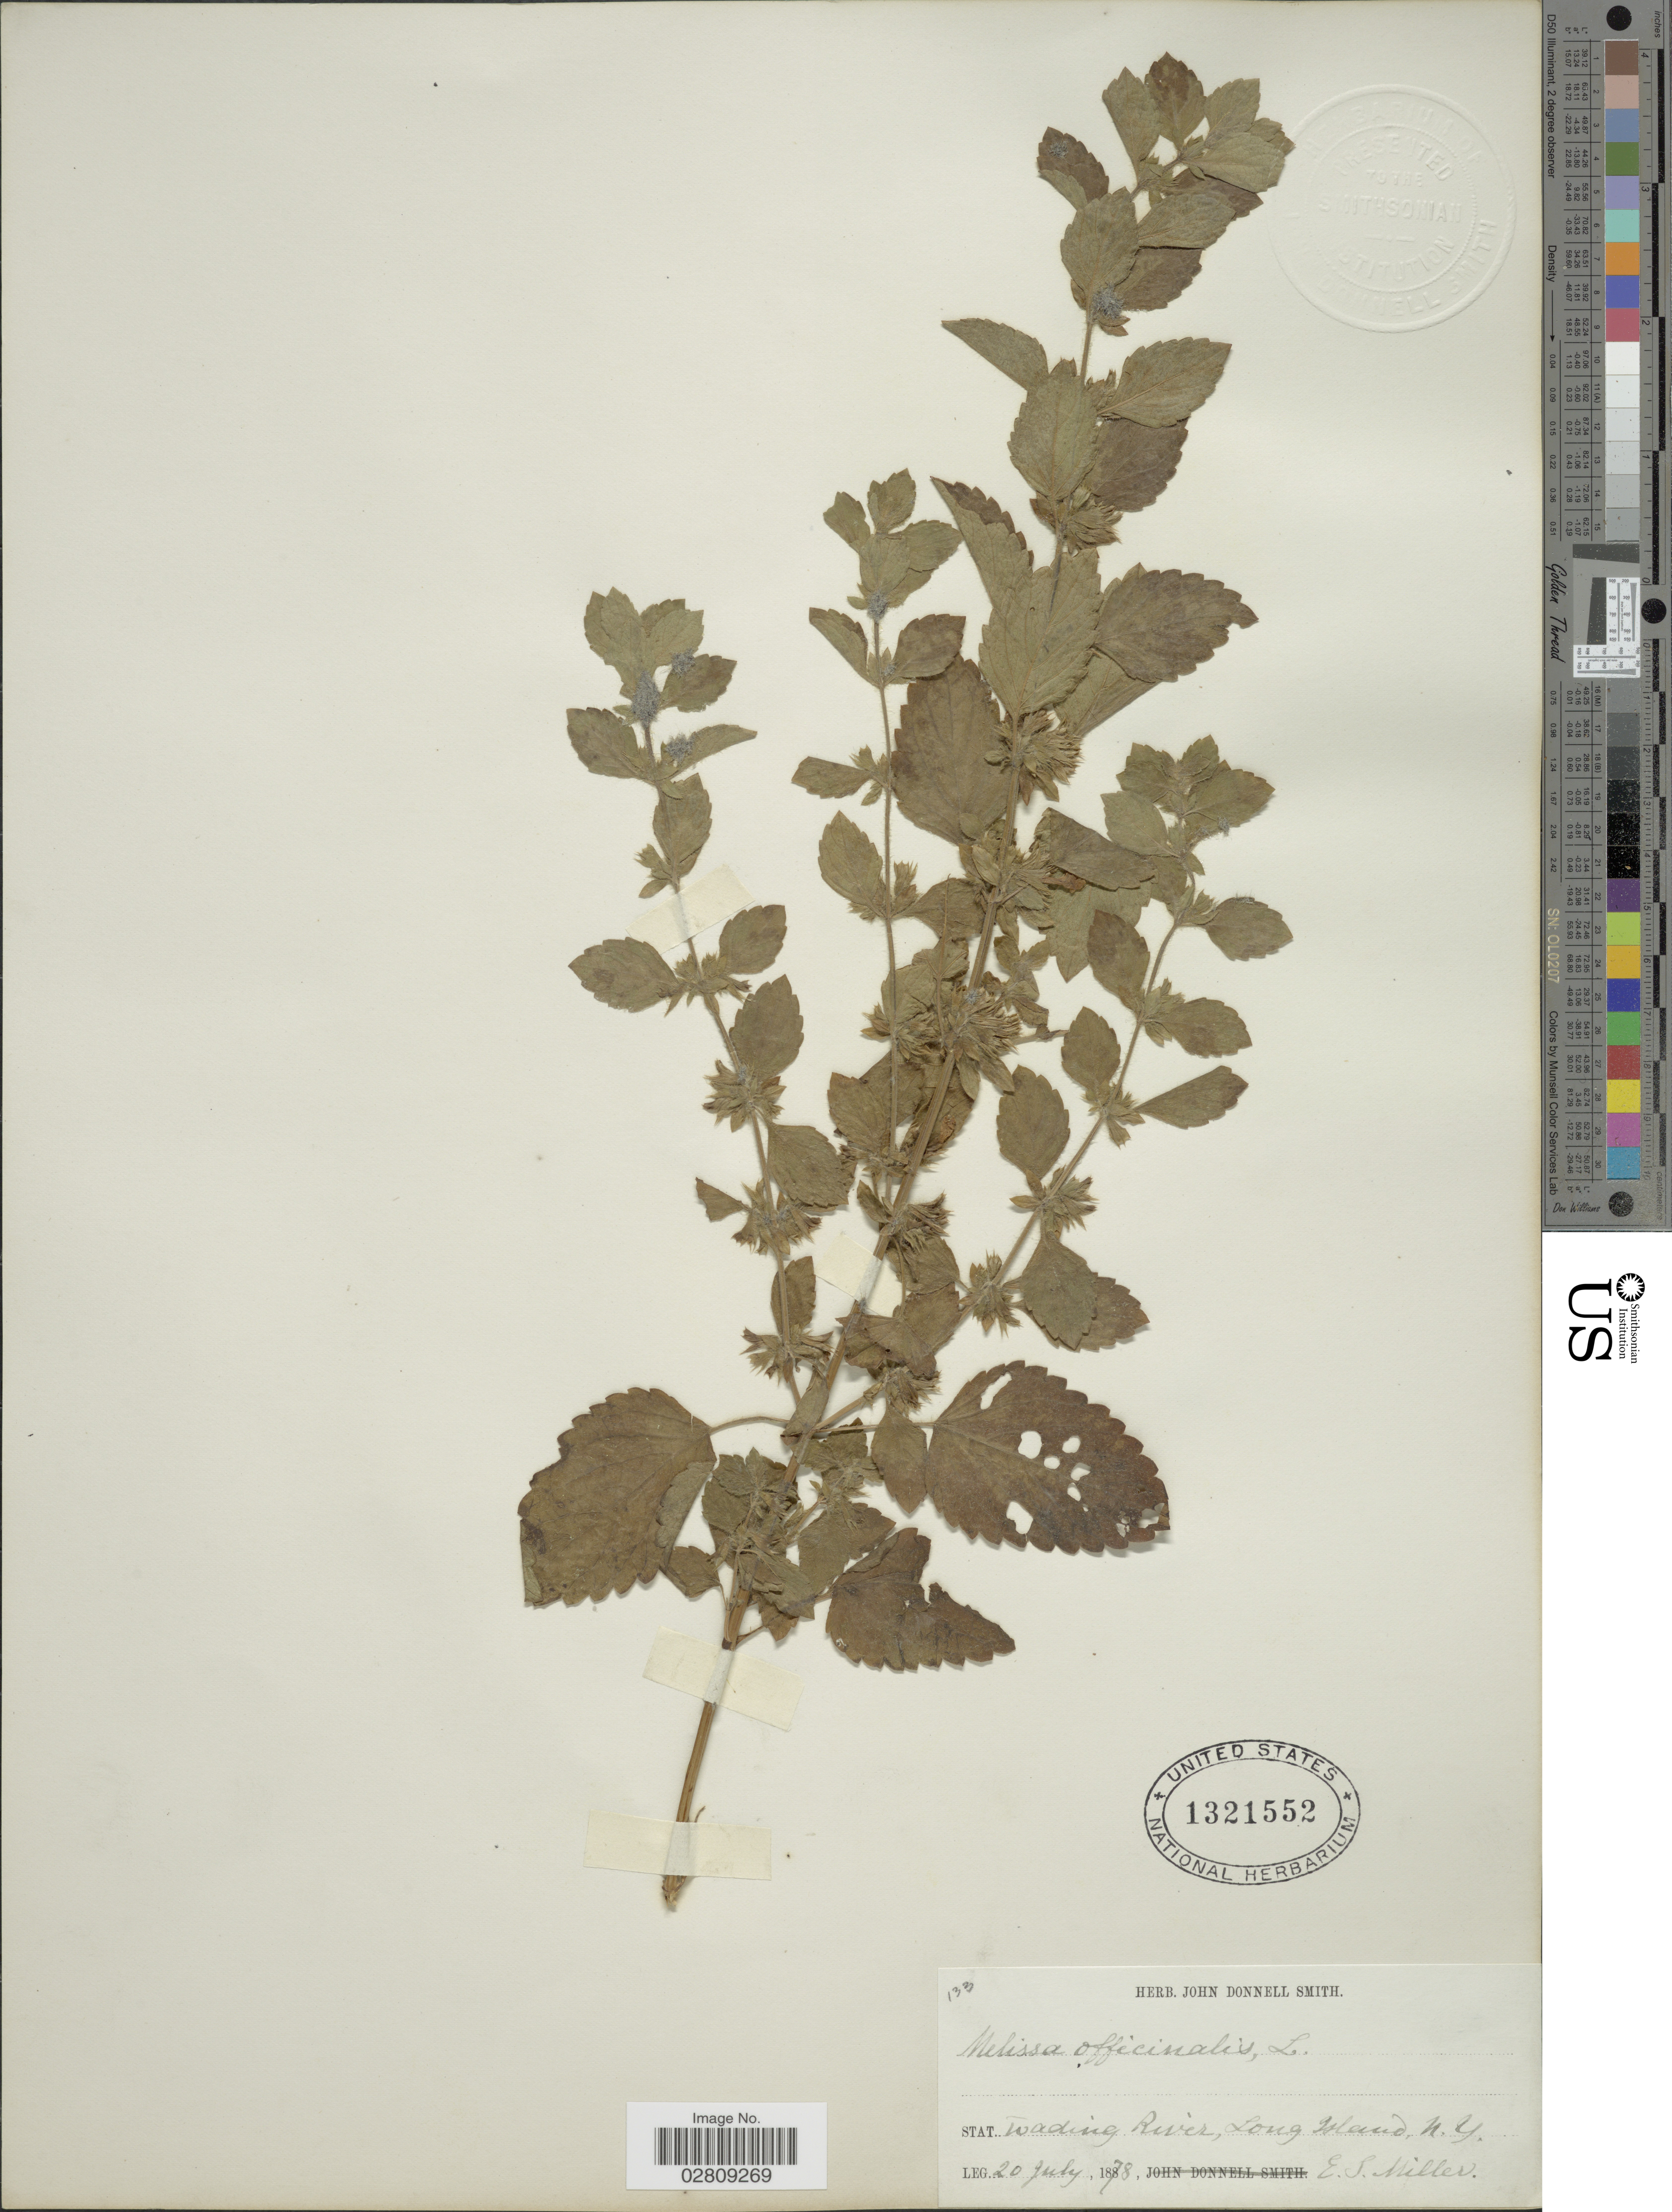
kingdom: Plantae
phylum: Tracheophyta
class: Magnoliopsida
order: Lamiales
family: Lamiaceae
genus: Melissa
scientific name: Melissa officinalis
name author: L.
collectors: E. S. Miller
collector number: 133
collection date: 1878-07-20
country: United States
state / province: New York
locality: Wading River, Long Island.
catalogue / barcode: US 1321552